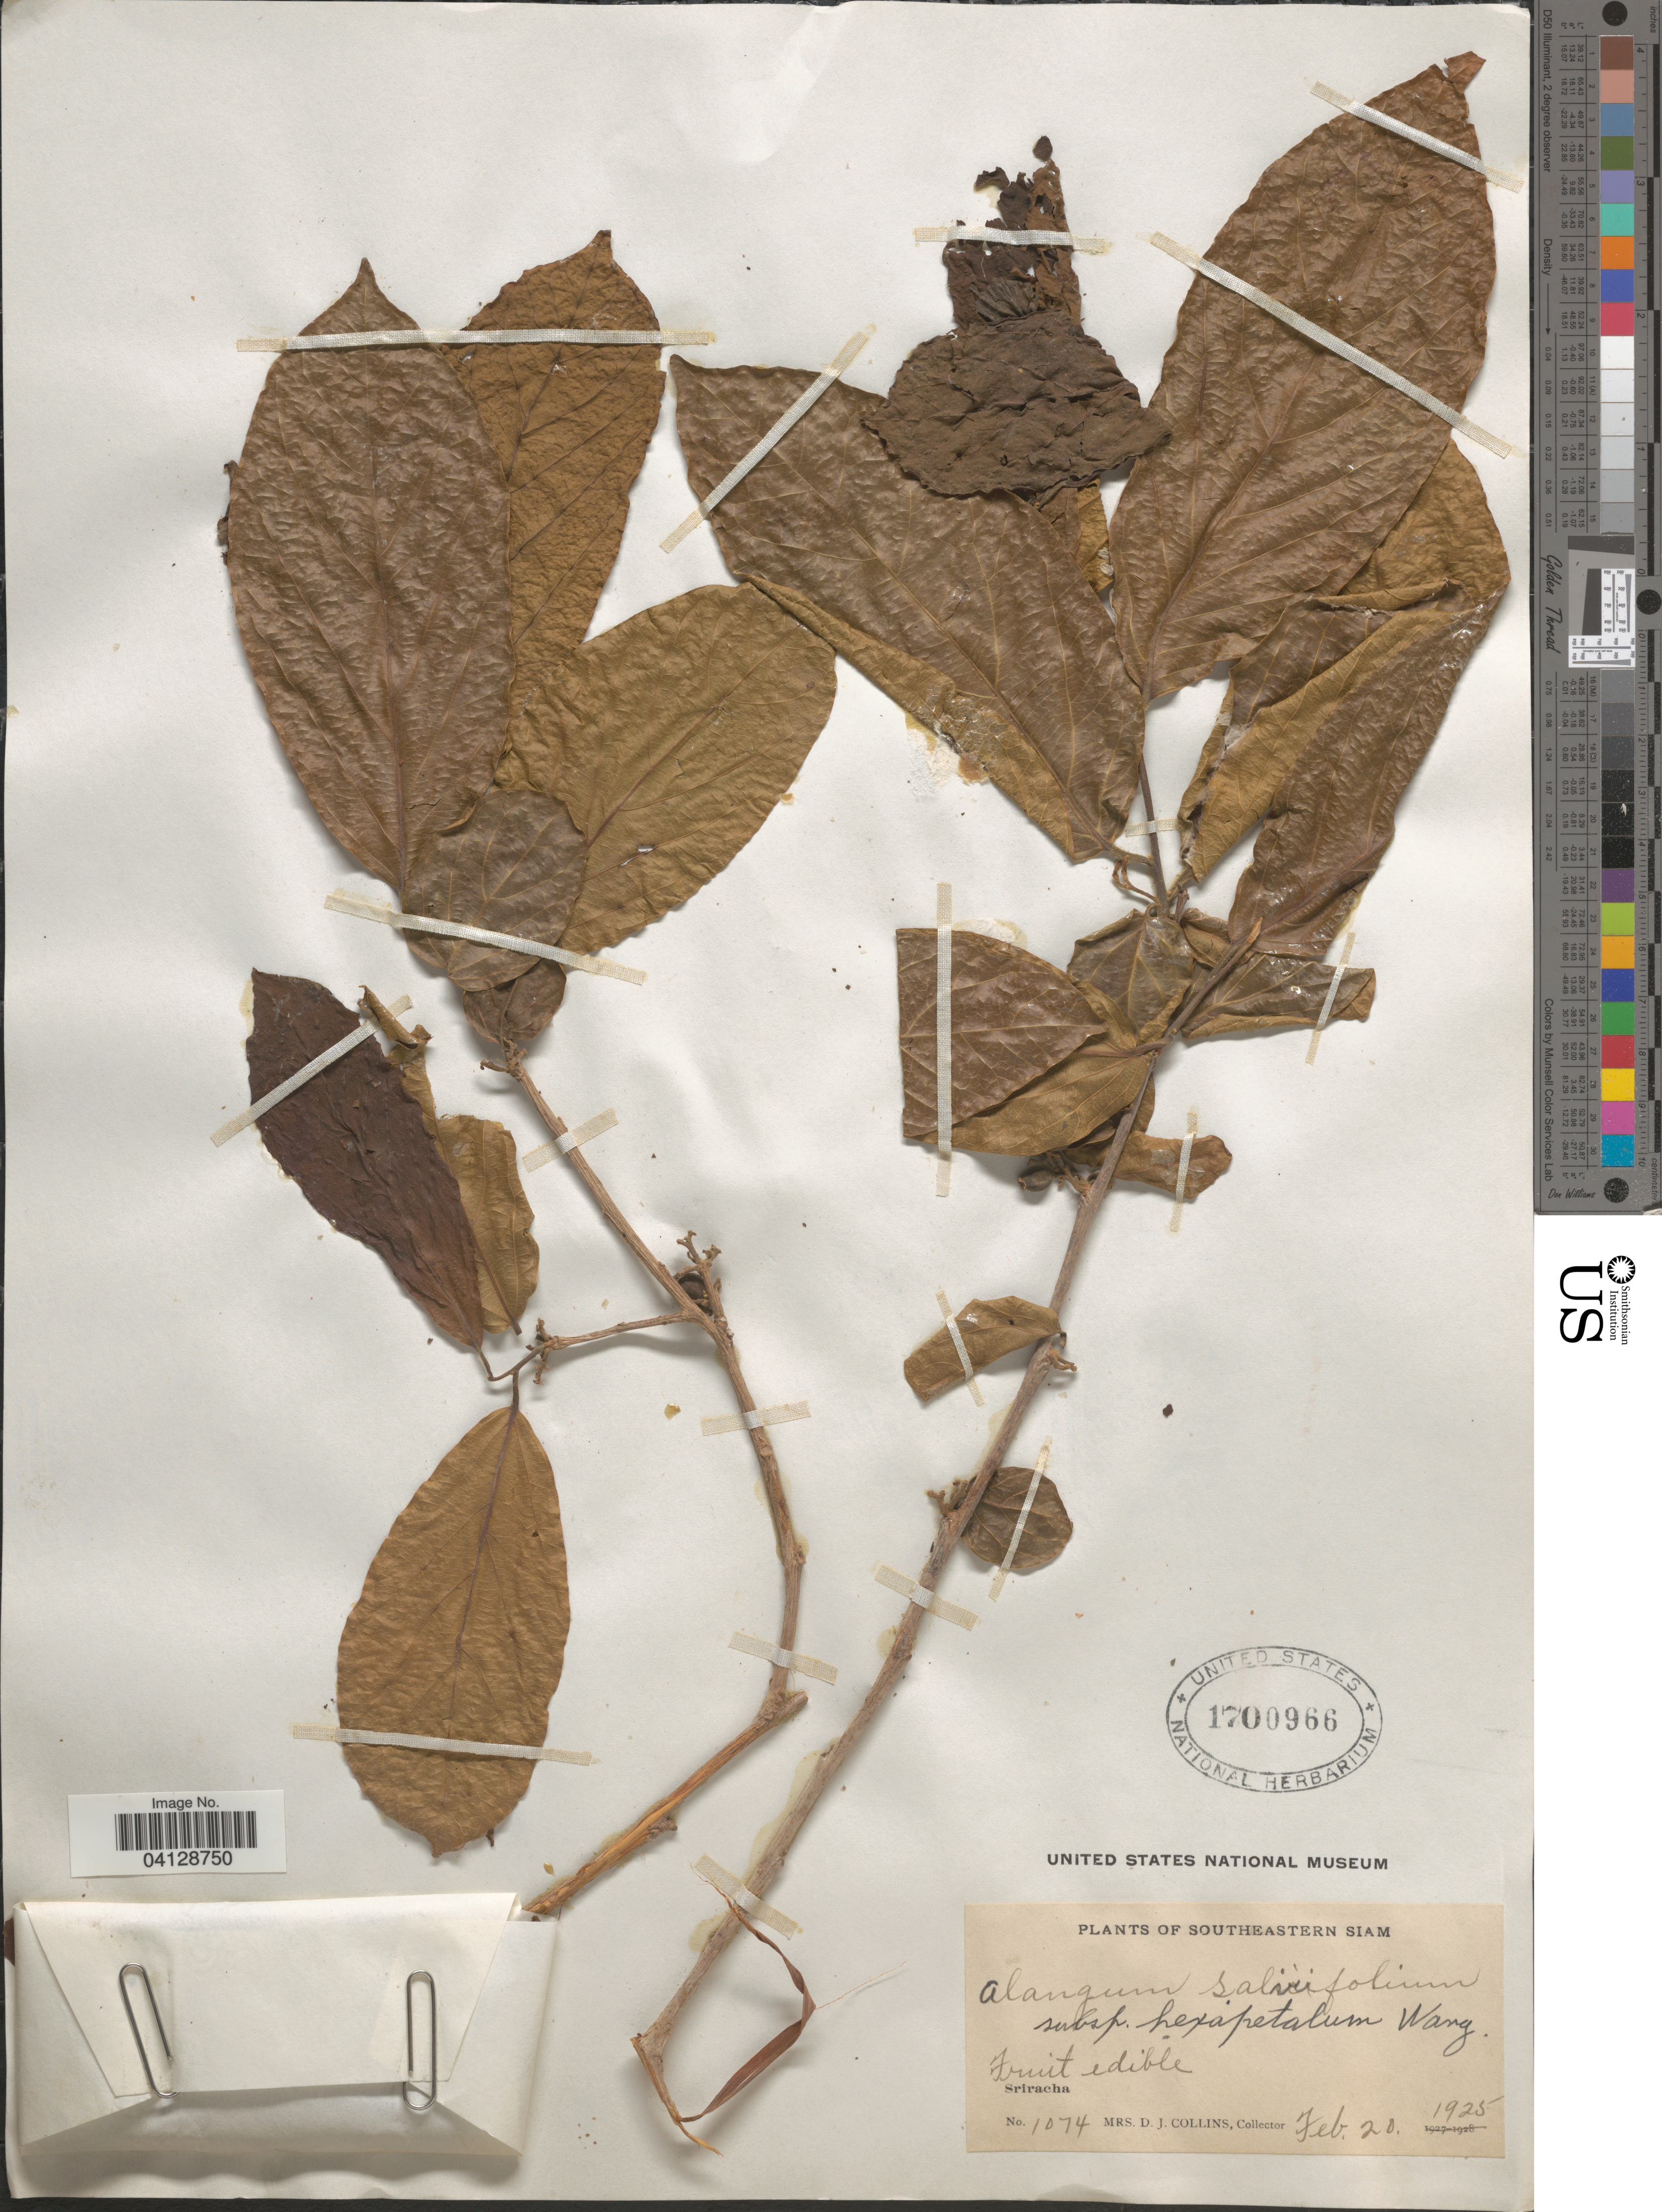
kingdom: Plantae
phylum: Tracheophyta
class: Magnoliopsida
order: Cornales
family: Cornaceae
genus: Alangium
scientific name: Alangium salviifolium subsp. hexapetalum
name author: Wangerin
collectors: Mrs. D. J. Collins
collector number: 1074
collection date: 1925-02-20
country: Thailand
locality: Southeastern Siam. Sriracha.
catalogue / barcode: US 1700966